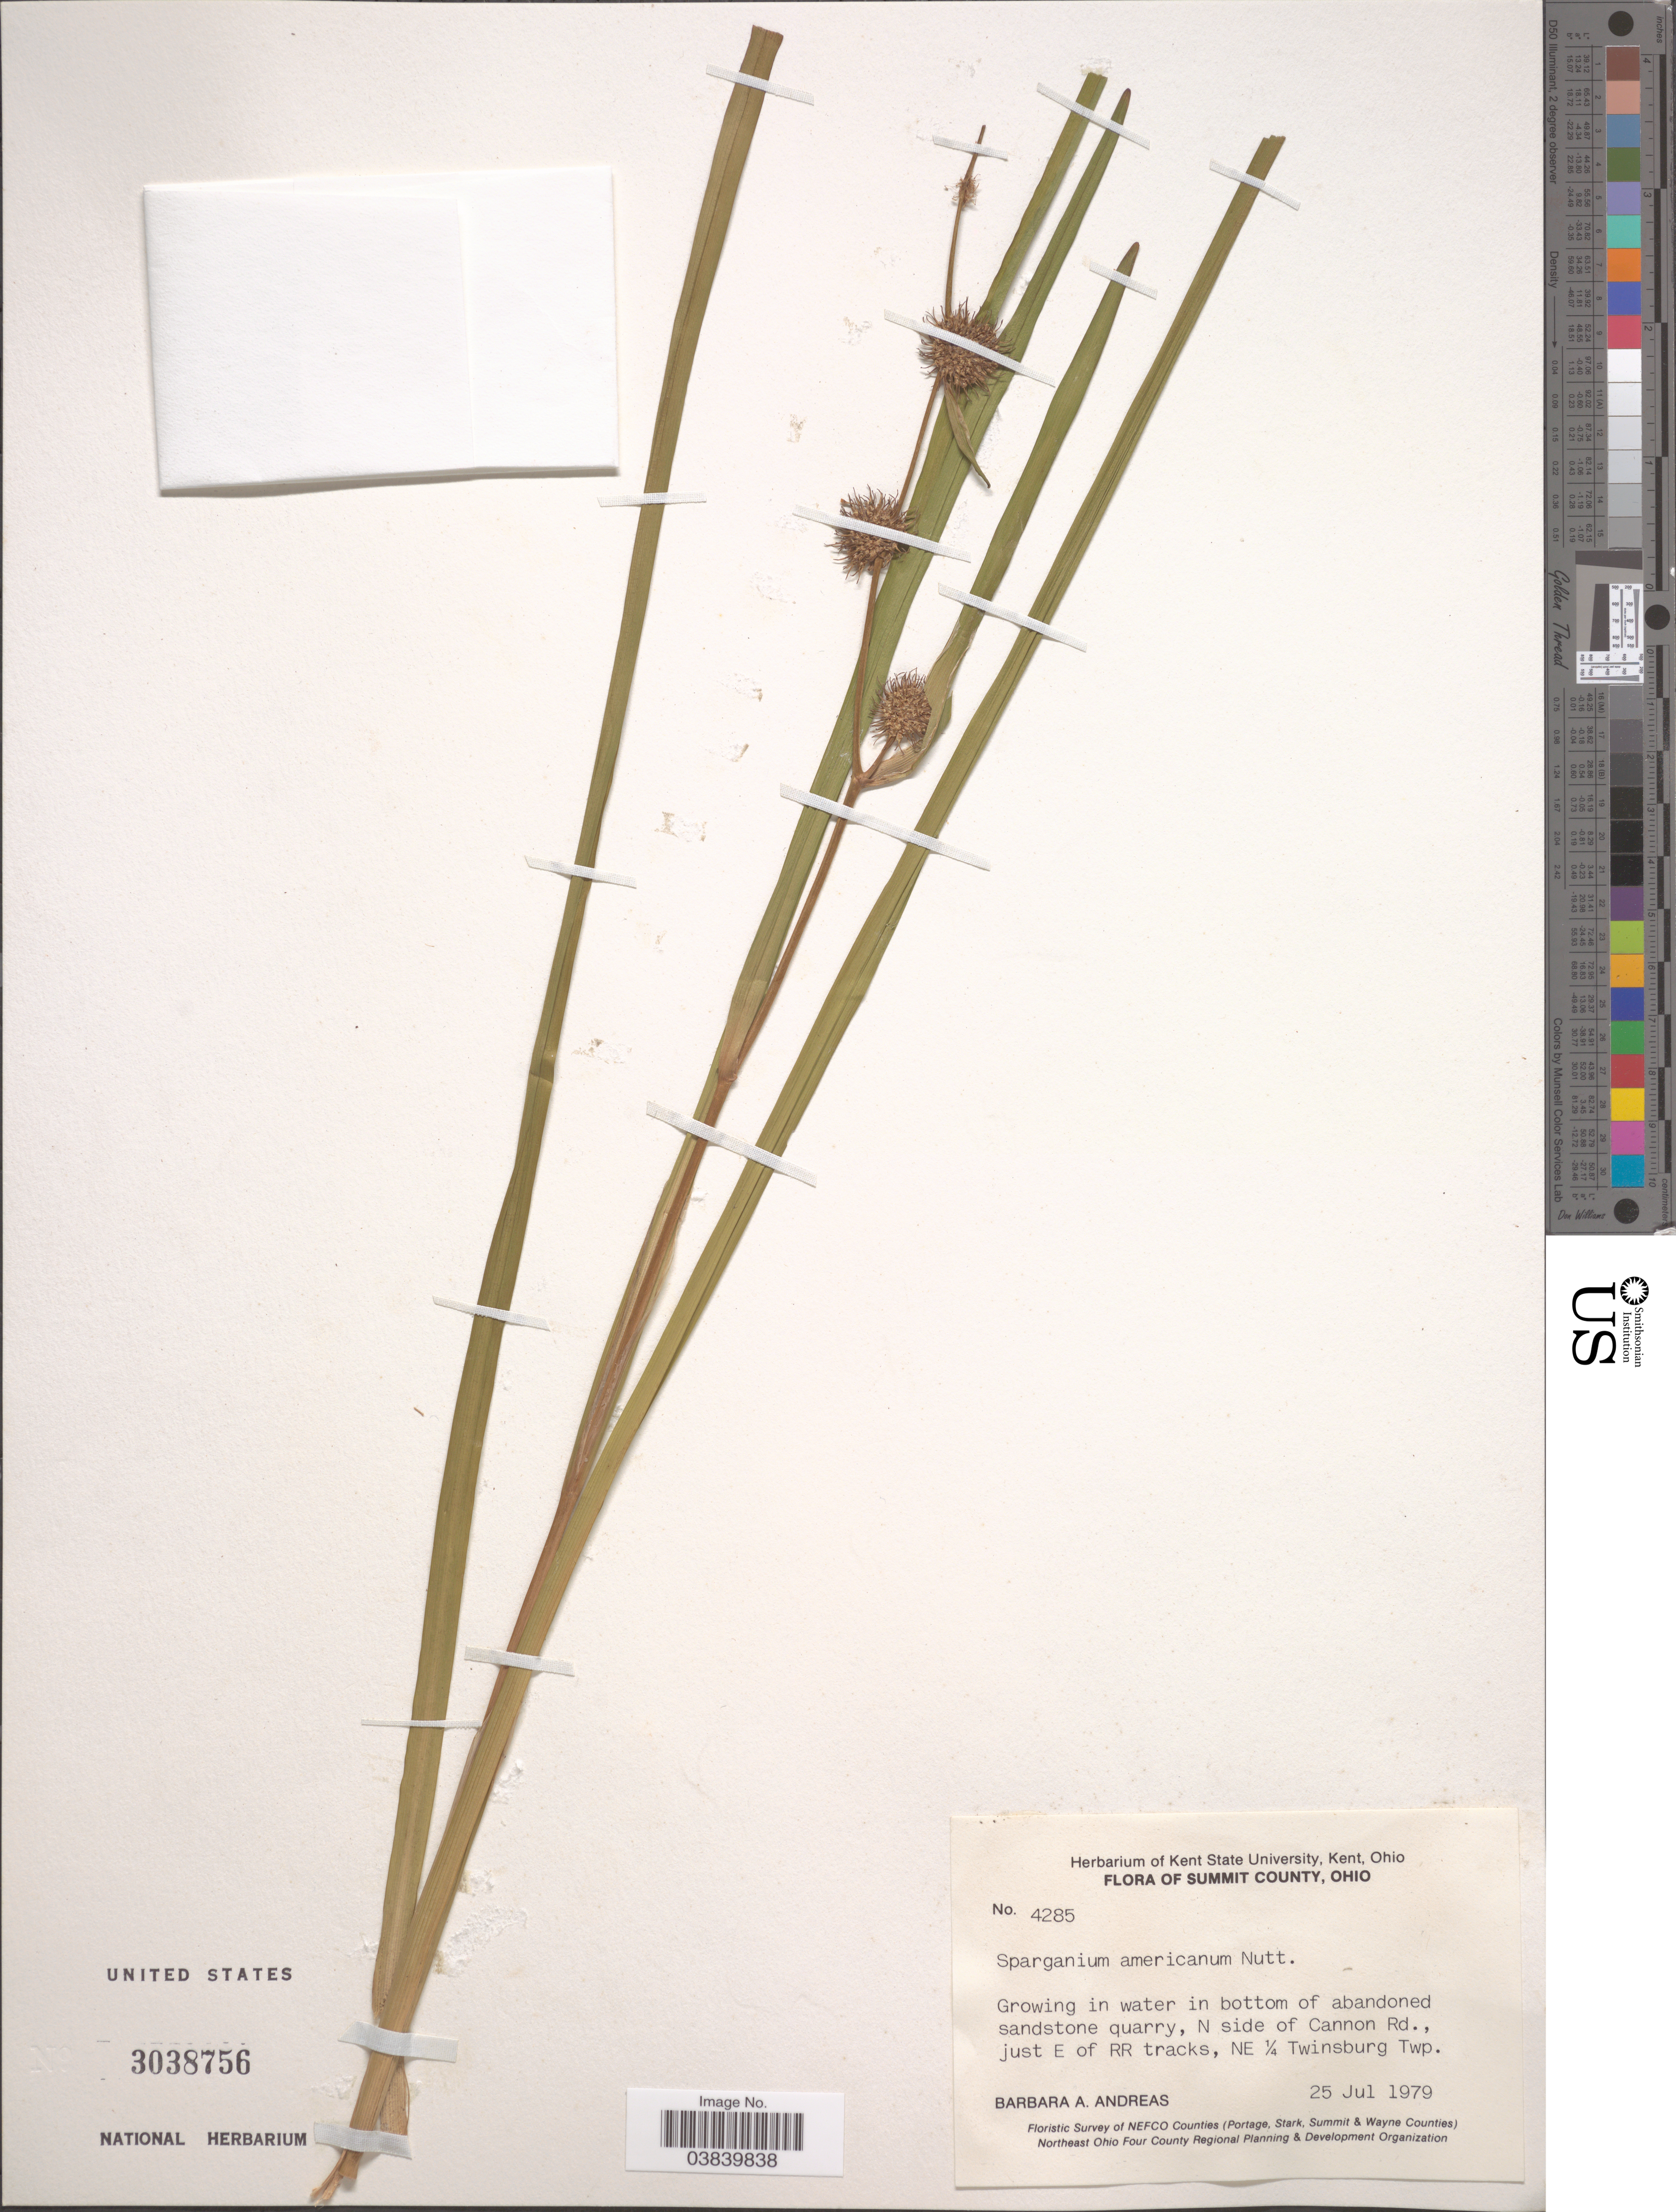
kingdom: Plantae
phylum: Tracheophyta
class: Liliopsida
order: Poales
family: Typhaceae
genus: Sparganium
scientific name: Sparganium americanum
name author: Nutt.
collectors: B. A. Andreas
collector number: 4285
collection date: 1979-07-25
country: United States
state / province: Ohio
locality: Summit County. N side of Cannon Rd., just E of RR tracks, NE ¼ Twinsburg Twp.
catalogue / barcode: US 3038756